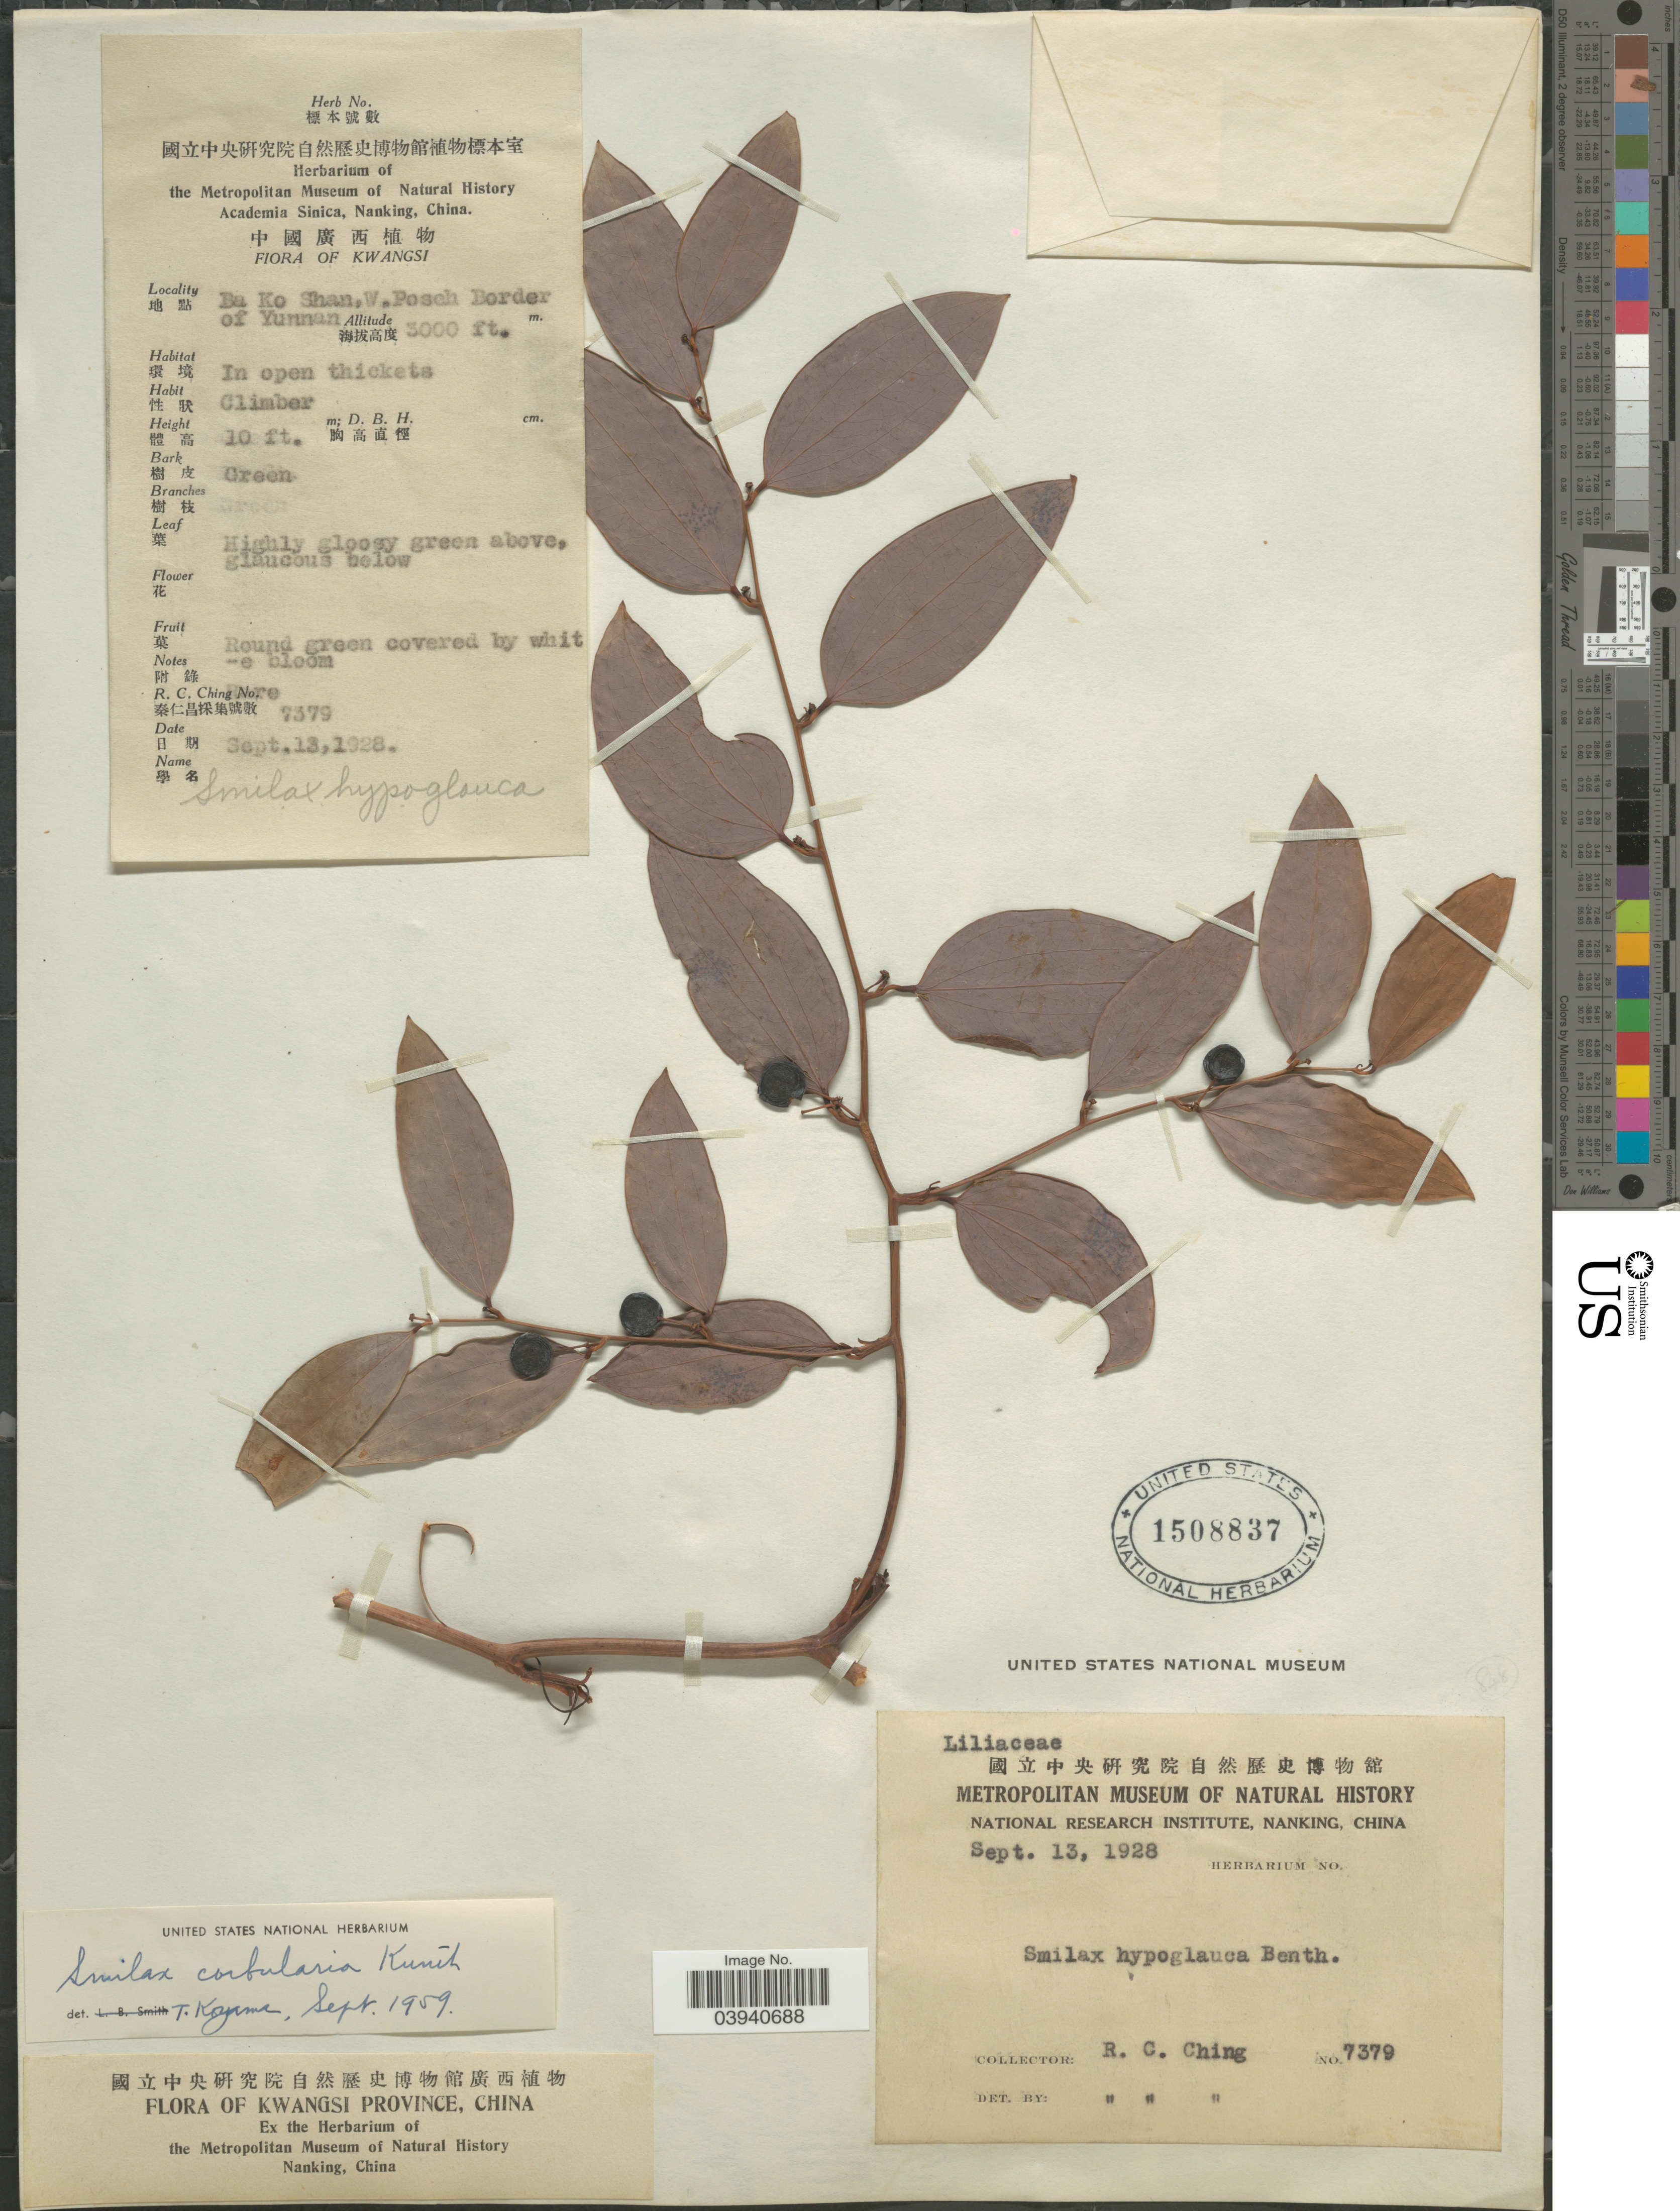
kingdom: Plantae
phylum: Tracheophyta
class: Liliopsida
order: Liliales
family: Smilacaceae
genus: Smilax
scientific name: Smilax corbularia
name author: Kunth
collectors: R. C. Ching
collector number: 7379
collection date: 1928-09-13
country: China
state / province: Guangxi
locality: Kwangsi Province. Ba Ko Shan, W. Posch Border of Yunnan.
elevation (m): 914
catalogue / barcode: US 1508837